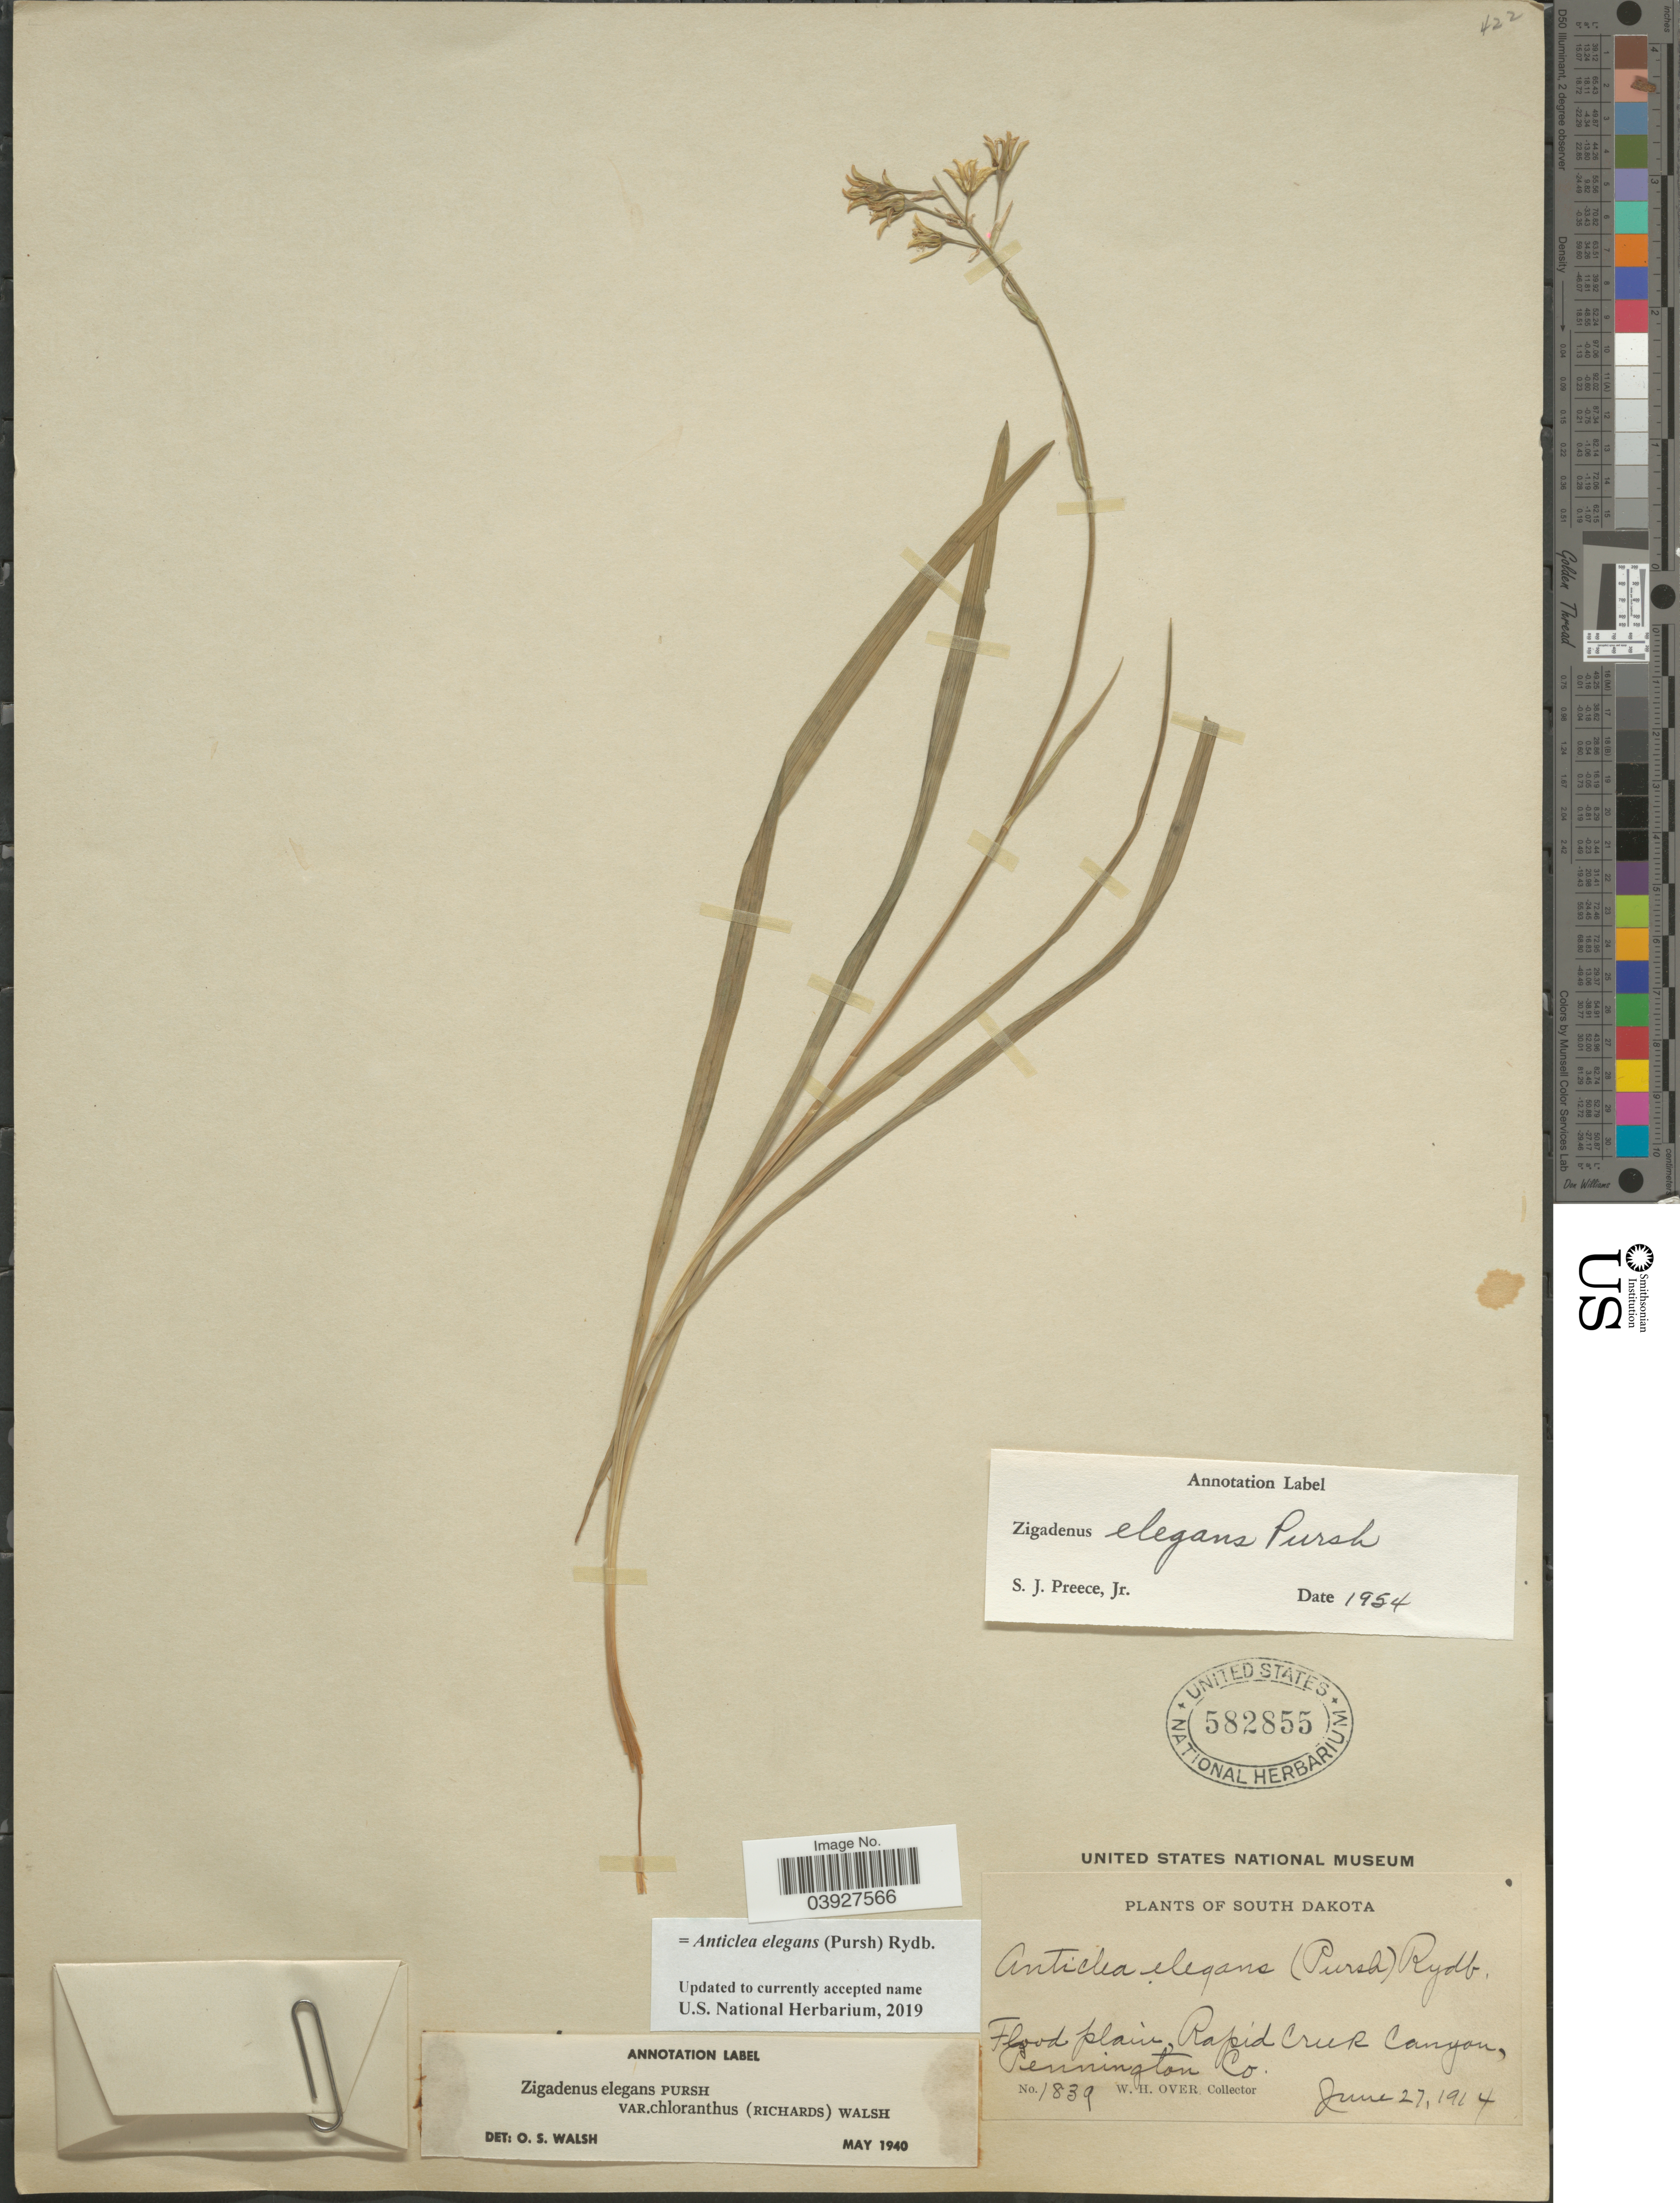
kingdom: Plantae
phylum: Tracheophyta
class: Liliopsida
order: Liliales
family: Melanthiaceae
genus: Anticlea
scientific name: Anticlea elegans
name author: (Pursh) Rydb.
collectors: W. Over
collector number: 1839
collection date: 1914-06-27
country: United States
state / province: South Dakota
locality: Flood plain, Rapid Creek Canyon, Pennington Co.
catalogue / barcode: US 582855